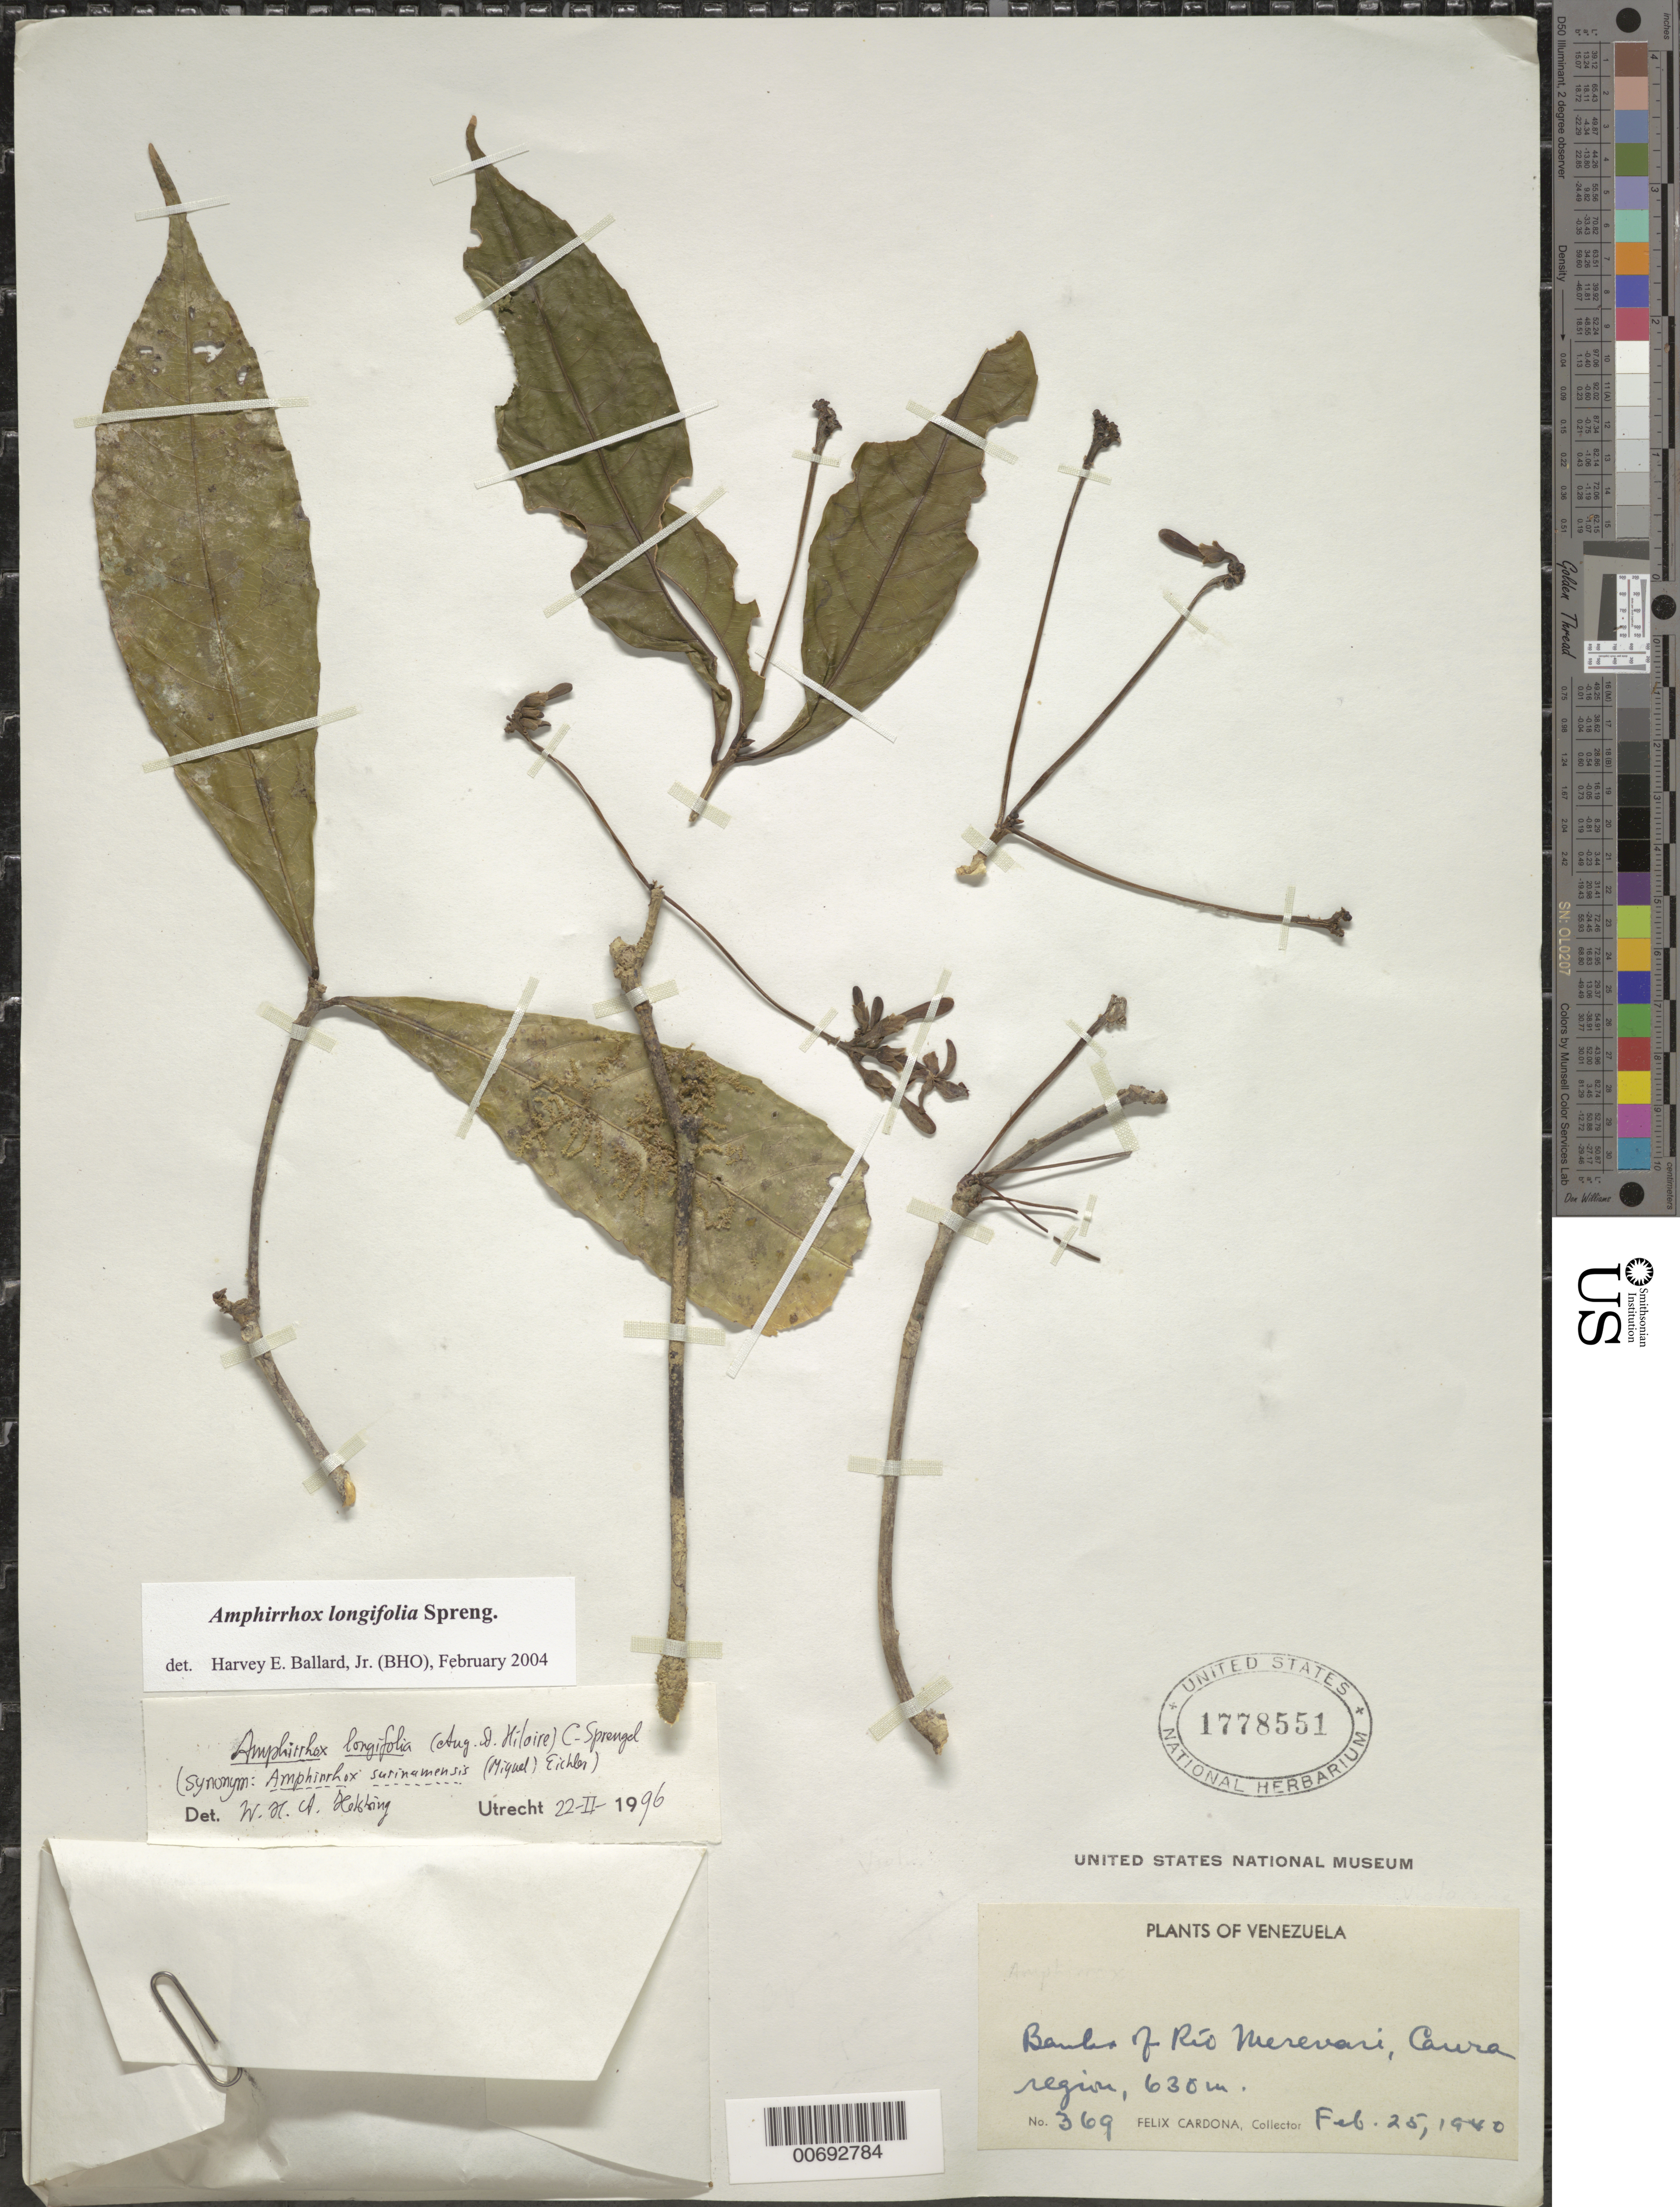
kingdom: Plantae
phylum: Tracheophyta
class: Magnoliopsida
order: Malpighiales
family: Violaceae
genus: Amphirrhox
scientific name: Amphirrhox longifolia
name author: (A. St.-Hil.) Spreng.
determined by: Ballard, Harvey E.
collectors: F. Cardona Puig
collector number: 369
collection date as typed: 25-Feb-40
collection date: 1940-02-25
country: Venezuela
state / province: Bolívar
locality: Río Merevari, Caura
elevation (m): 630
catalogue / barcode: US 1778551